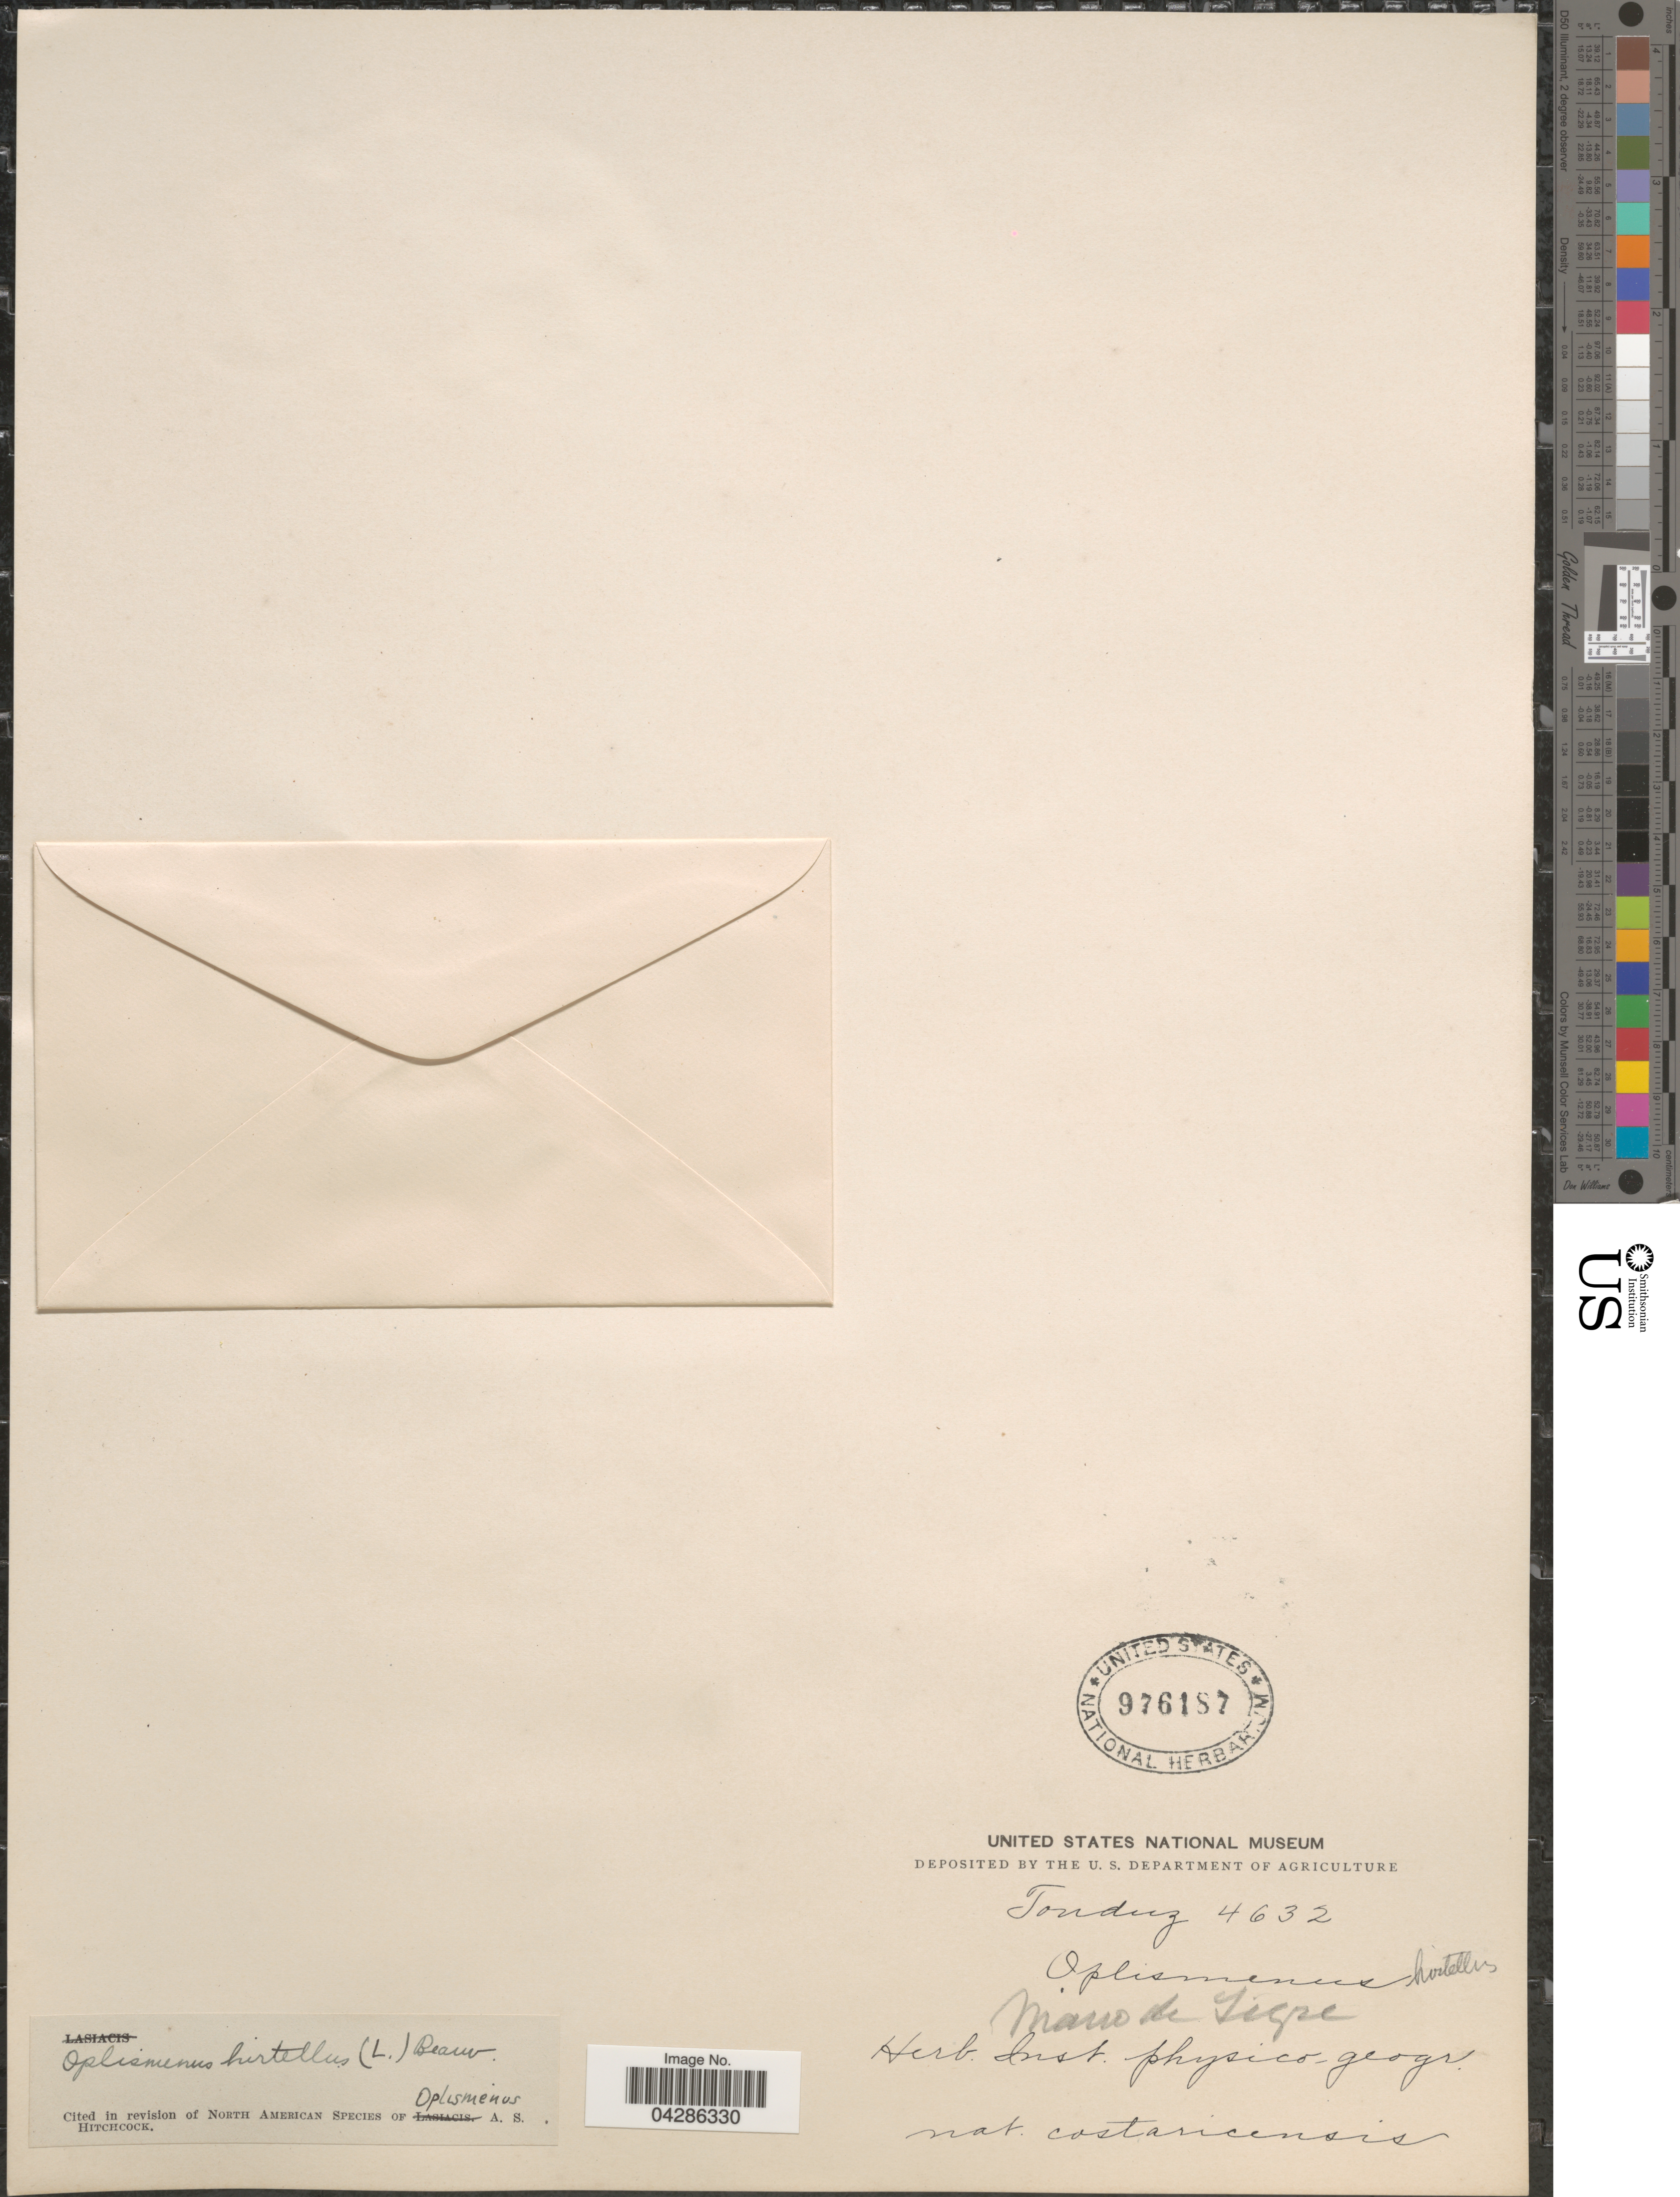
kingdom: Plantae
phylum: Tracheophyta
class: Liliopsida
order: Poales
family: Poaceae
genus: Oplismenus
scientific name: Oplismenus hirtellus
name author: (L.) P. Beauv.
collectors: Tonduz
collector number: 4632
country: Costa Rica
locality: Mano de Tigre.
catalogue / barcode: US 976187